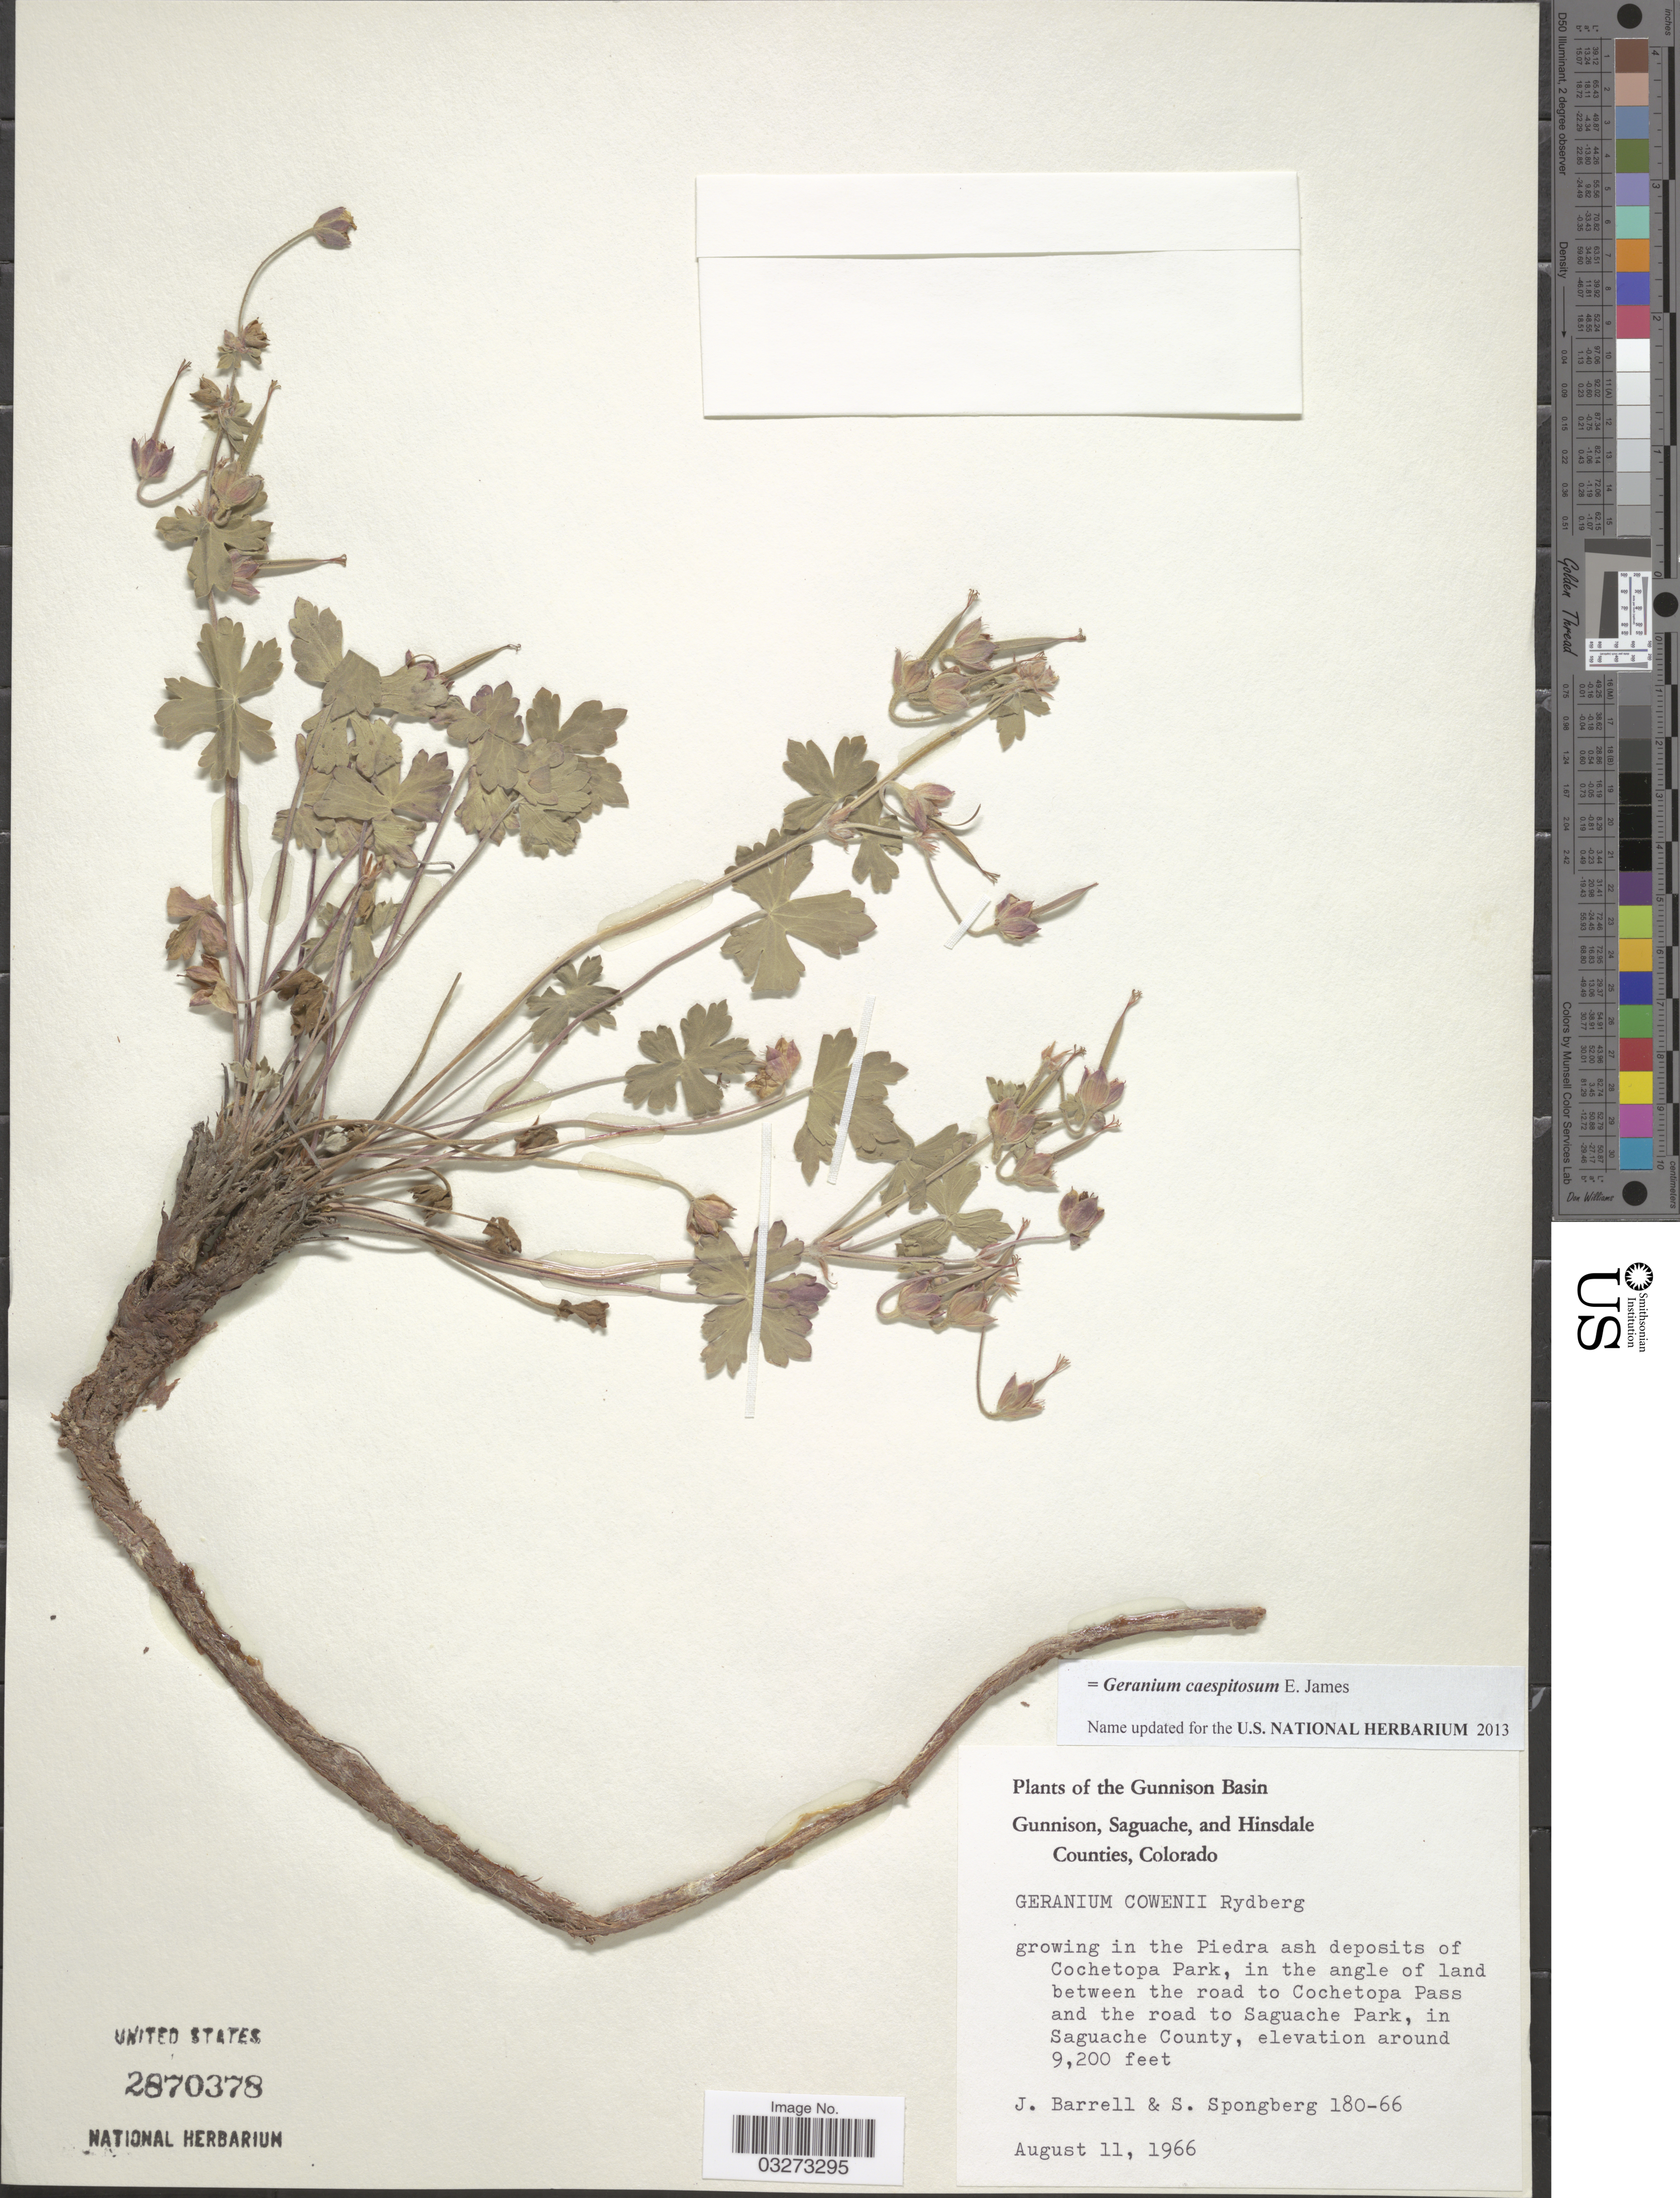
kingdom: Plantae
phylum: Tracheophyta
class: Magnoliopsida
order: Geraniales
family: Geraniaceae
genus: Geranium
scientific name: Geranium caespitosum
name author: E. James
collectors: J. Barrell & S. A.Spongberg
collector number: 180-66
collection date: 1966-08-11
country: United States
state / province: Colorado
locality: The Gunnison Basin. Growing in the Piedra ash deposits of Cochetopa Park, in the angle of land between the road to Cochetopa Pass and the road to Saguache Park, in Saguache County.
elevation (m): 2804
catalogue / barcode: US 2870378